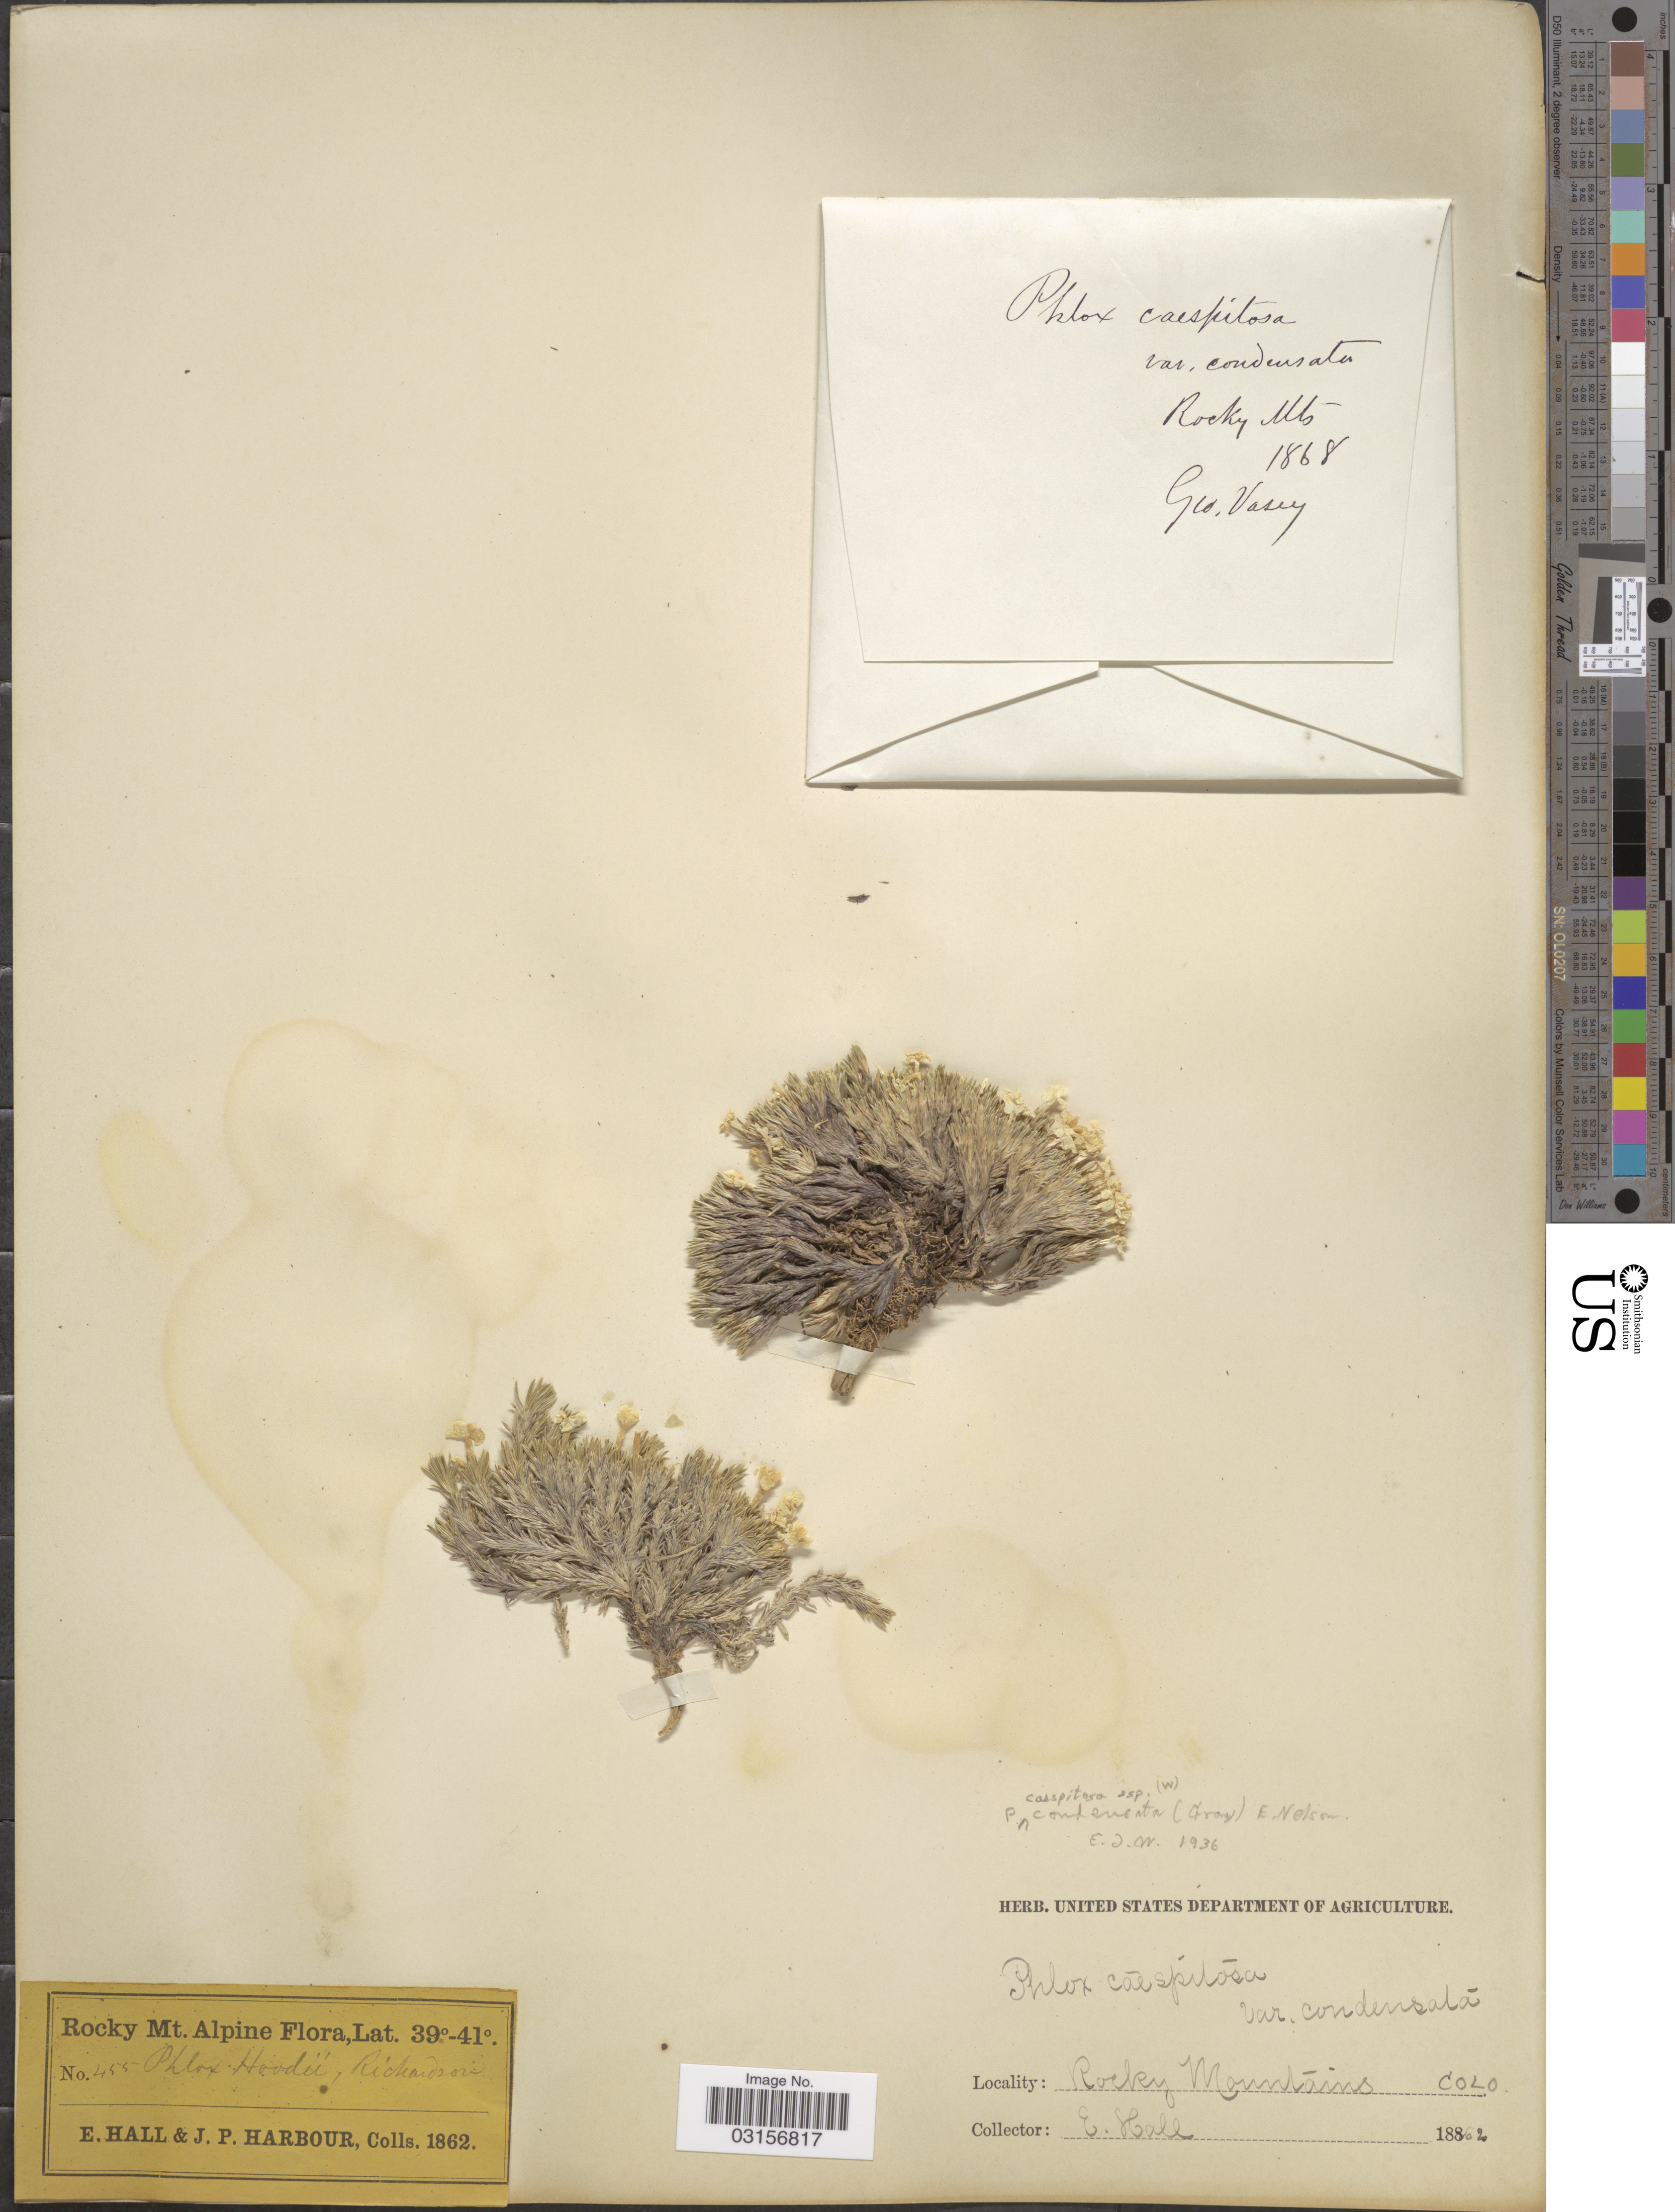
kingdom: Plantae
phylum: Tracheophyta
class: Magnoliopsida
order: Ericales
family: Polemoniaceae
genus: Phlox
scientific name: Phlox condensata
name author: (A. Gray) E.E. Nelson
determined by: Mayfield, M. H.; Ferguson, C. J.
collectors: E. Hall & J. Harbour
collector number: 455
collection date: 1862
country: United States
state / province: Colorado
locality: Rocky Mt. Alpine, Rocky Mtns.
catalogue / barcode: US 3781878